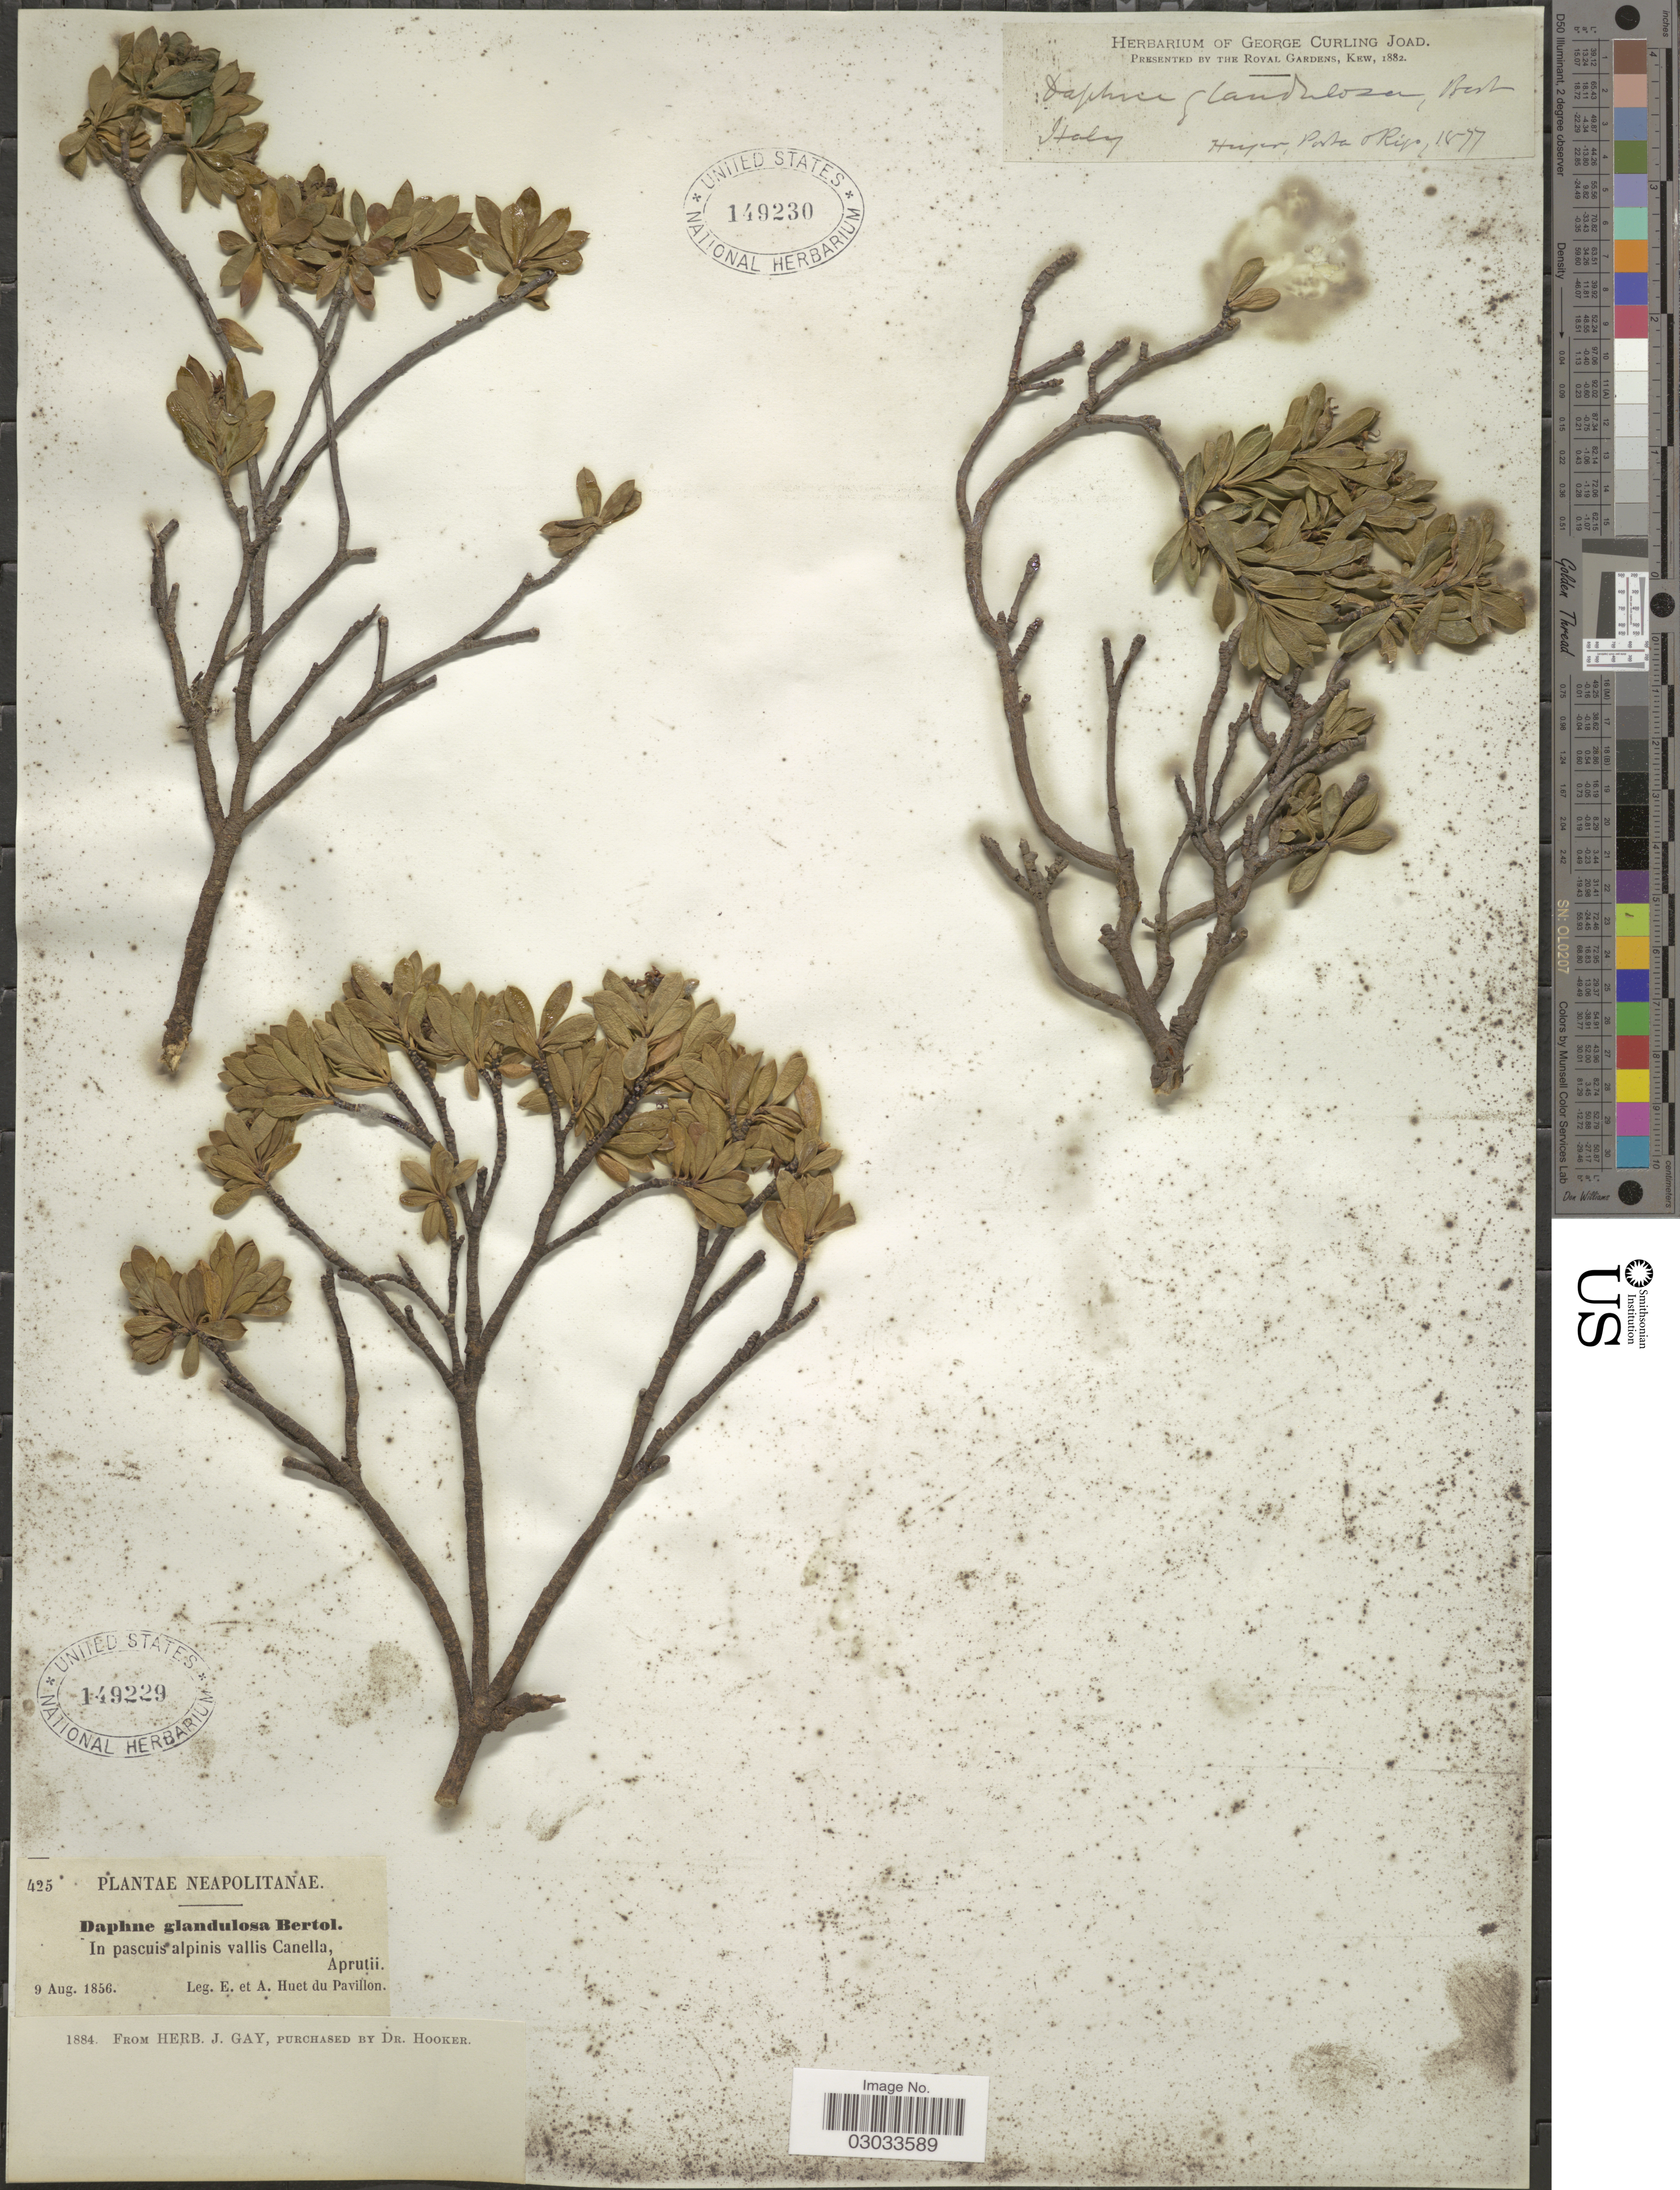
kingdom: Plantae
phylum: Tracheophyta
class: Magnoliopsida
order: Malvales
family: Thymelaeaceae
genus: Daphne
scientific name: Daphne glandulosa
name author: Bertol.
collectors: -. Huter, -- Porta & -- Rigo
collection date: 1877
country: Italy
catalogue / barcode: US 149230-2